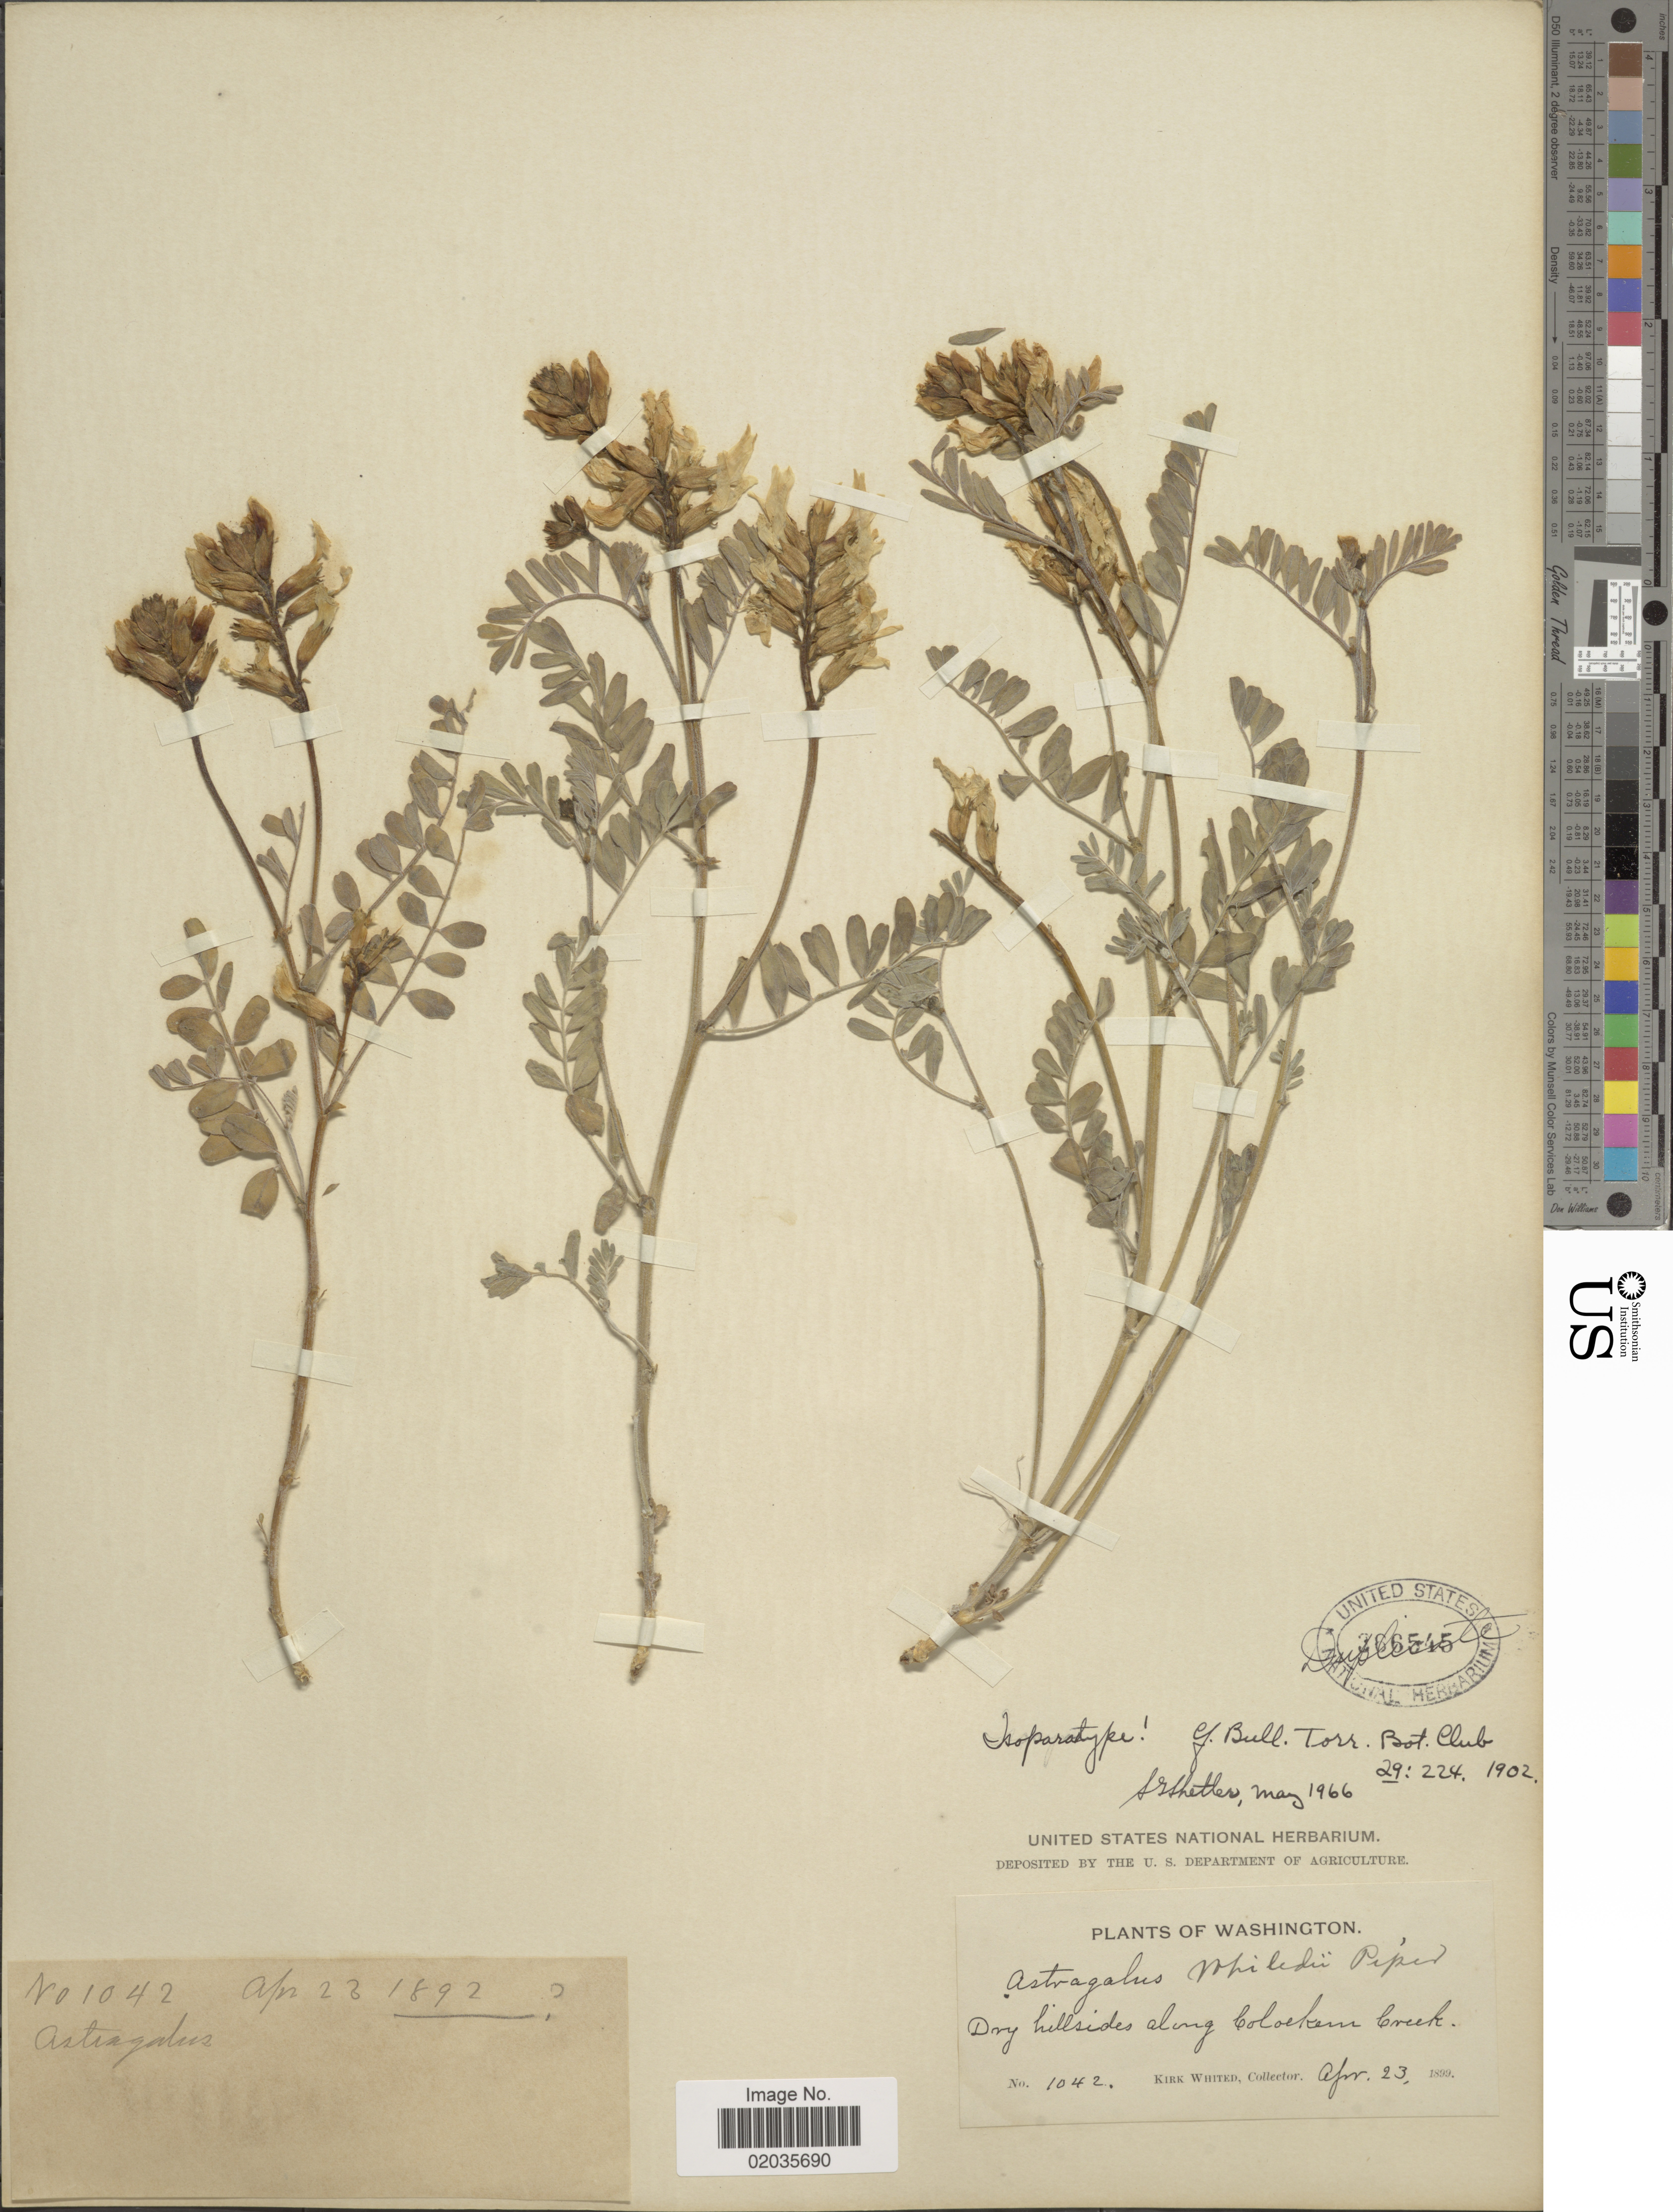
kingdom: Plantae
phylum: Tracheophyta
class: Magnoliopsida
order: Fabales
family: Fabaceae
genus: Astragalus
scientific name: Astragalus whitedii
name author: Piper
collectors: K. Whited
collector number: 1042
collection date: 1899-04-23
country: United States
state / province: Washington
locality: Dry hillsides along Colockem creek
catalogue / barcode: US 366545